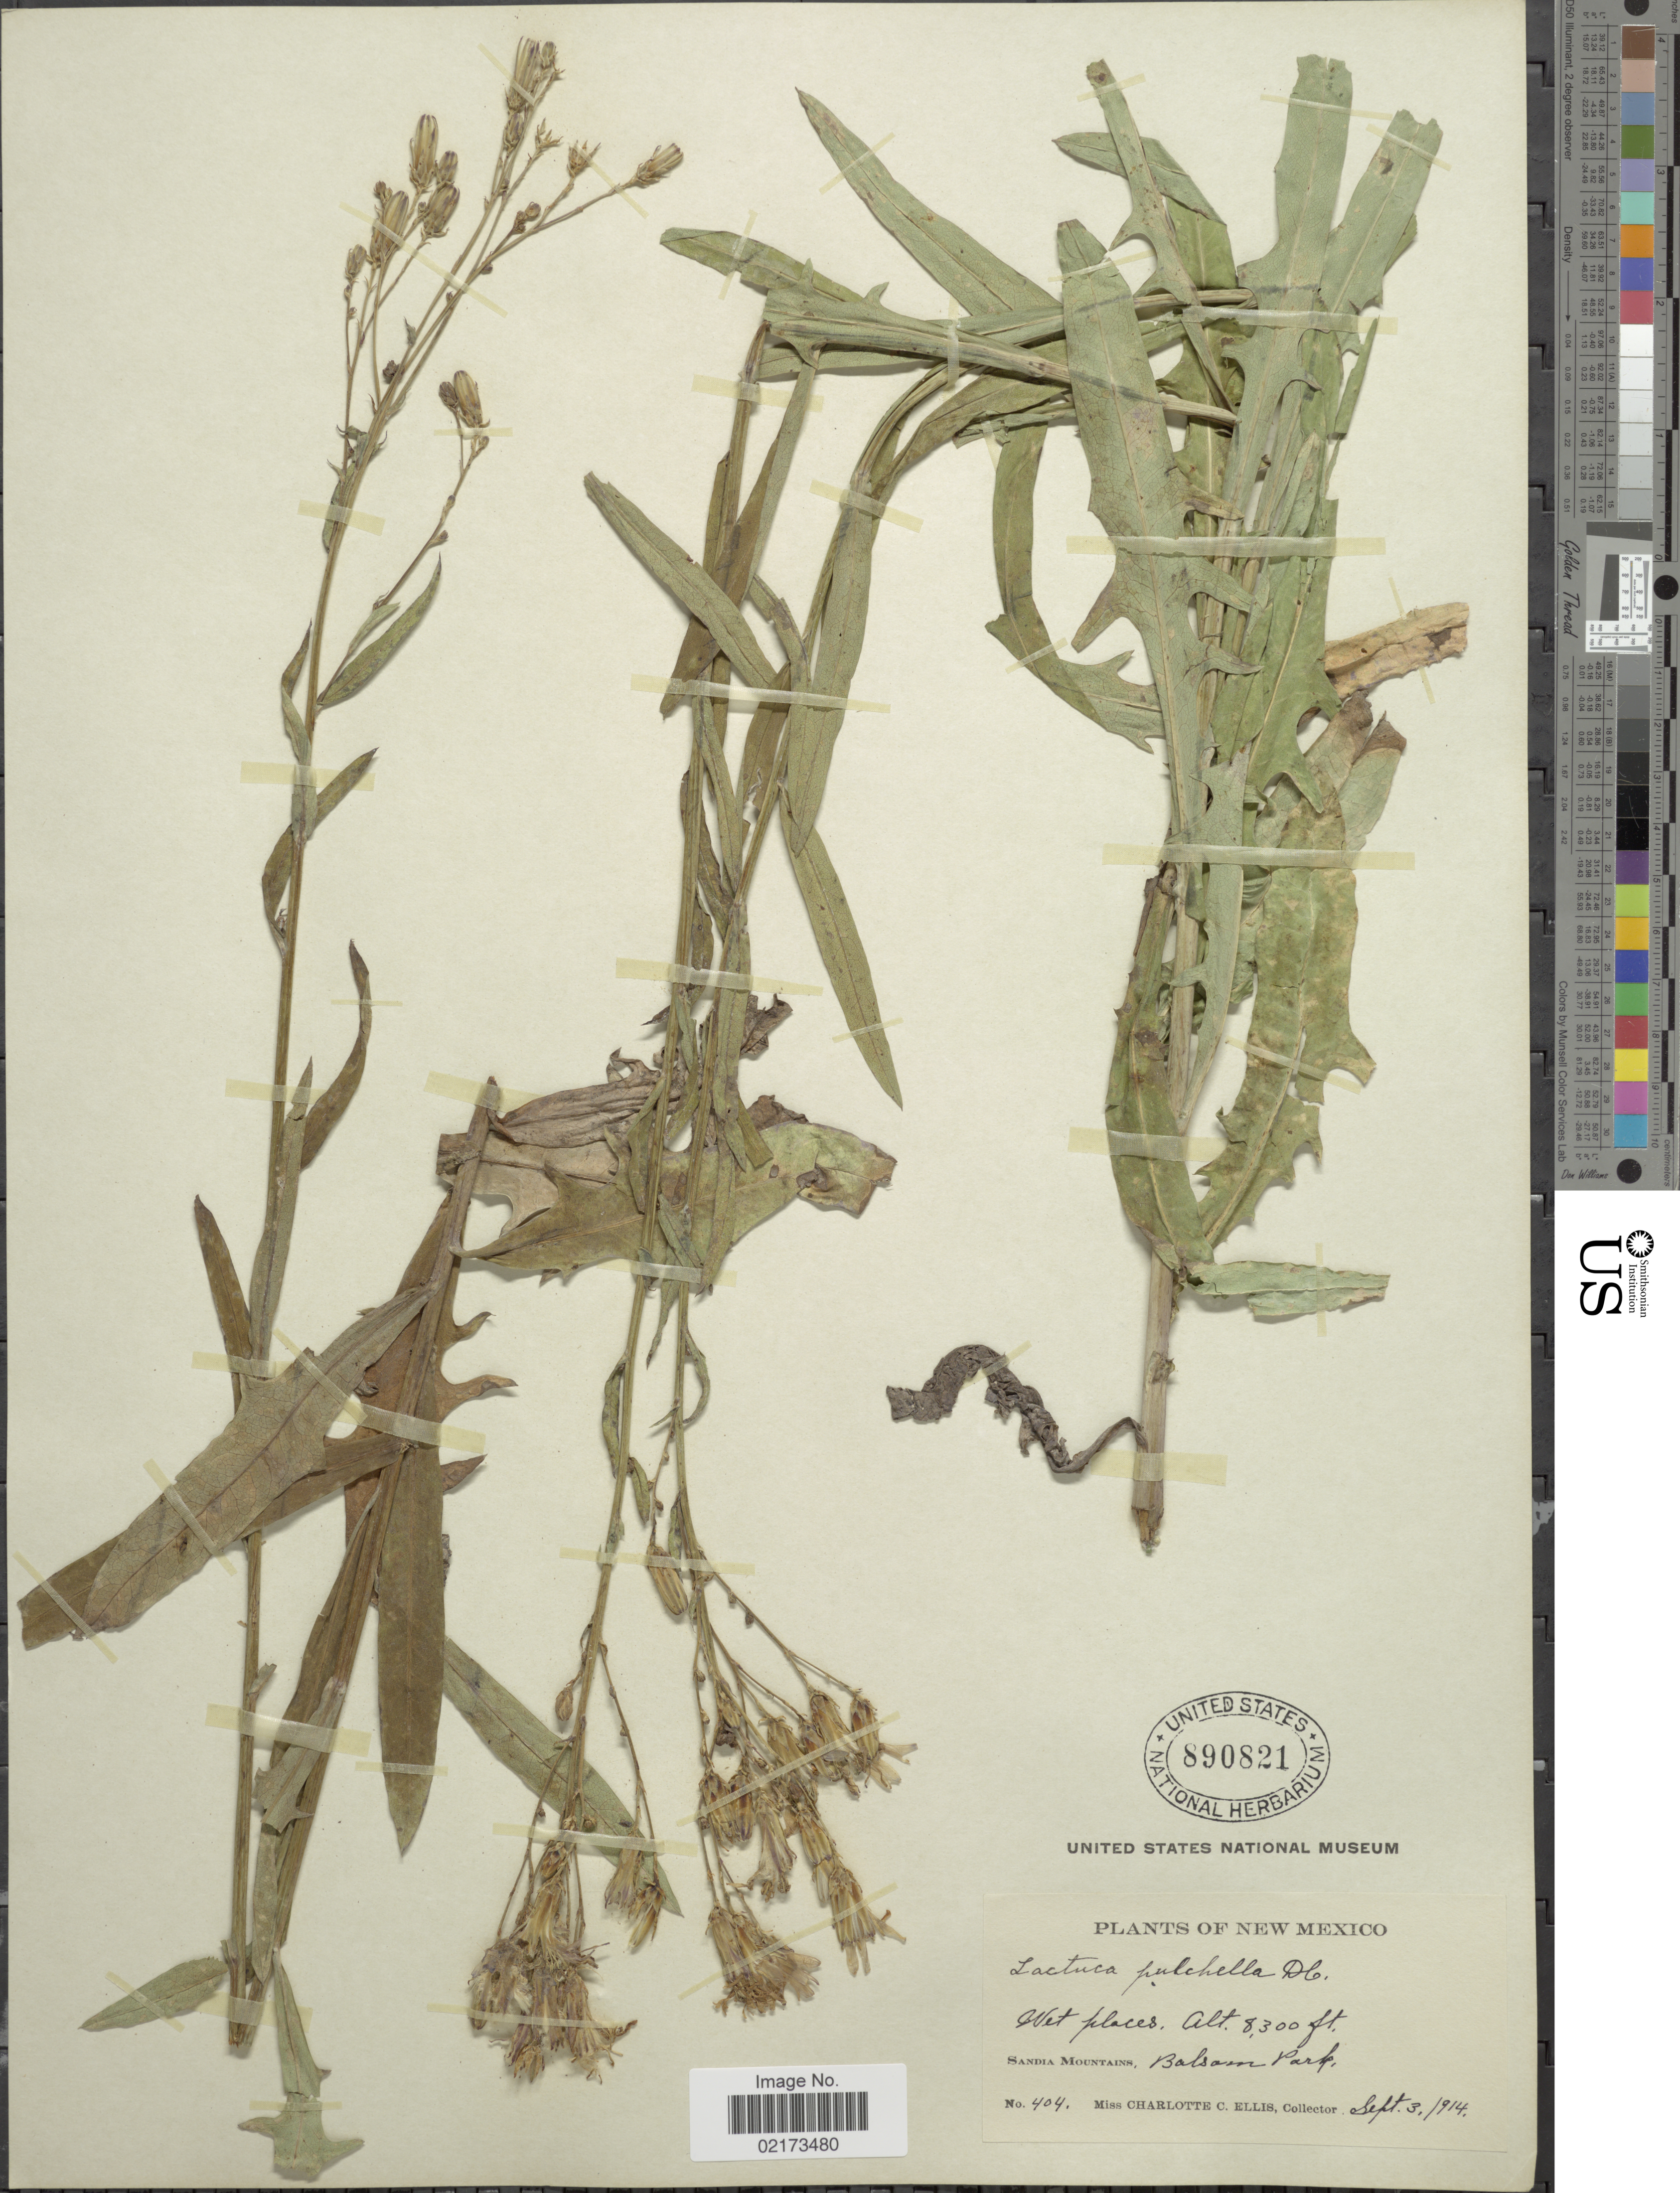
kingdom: Plantae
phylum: Tracheophyta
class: Magnoliopsida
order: Asterales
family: Asteraceae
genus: Lactuca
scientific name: Lactuca tatarica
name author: (L.) C.A. Mey.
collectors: C. C. Ellis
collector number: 404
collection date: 1914-09-03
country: United States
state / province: New Mexico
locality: Sandia Mountains, Balsam Park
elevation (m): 2530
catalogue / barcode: US 890821